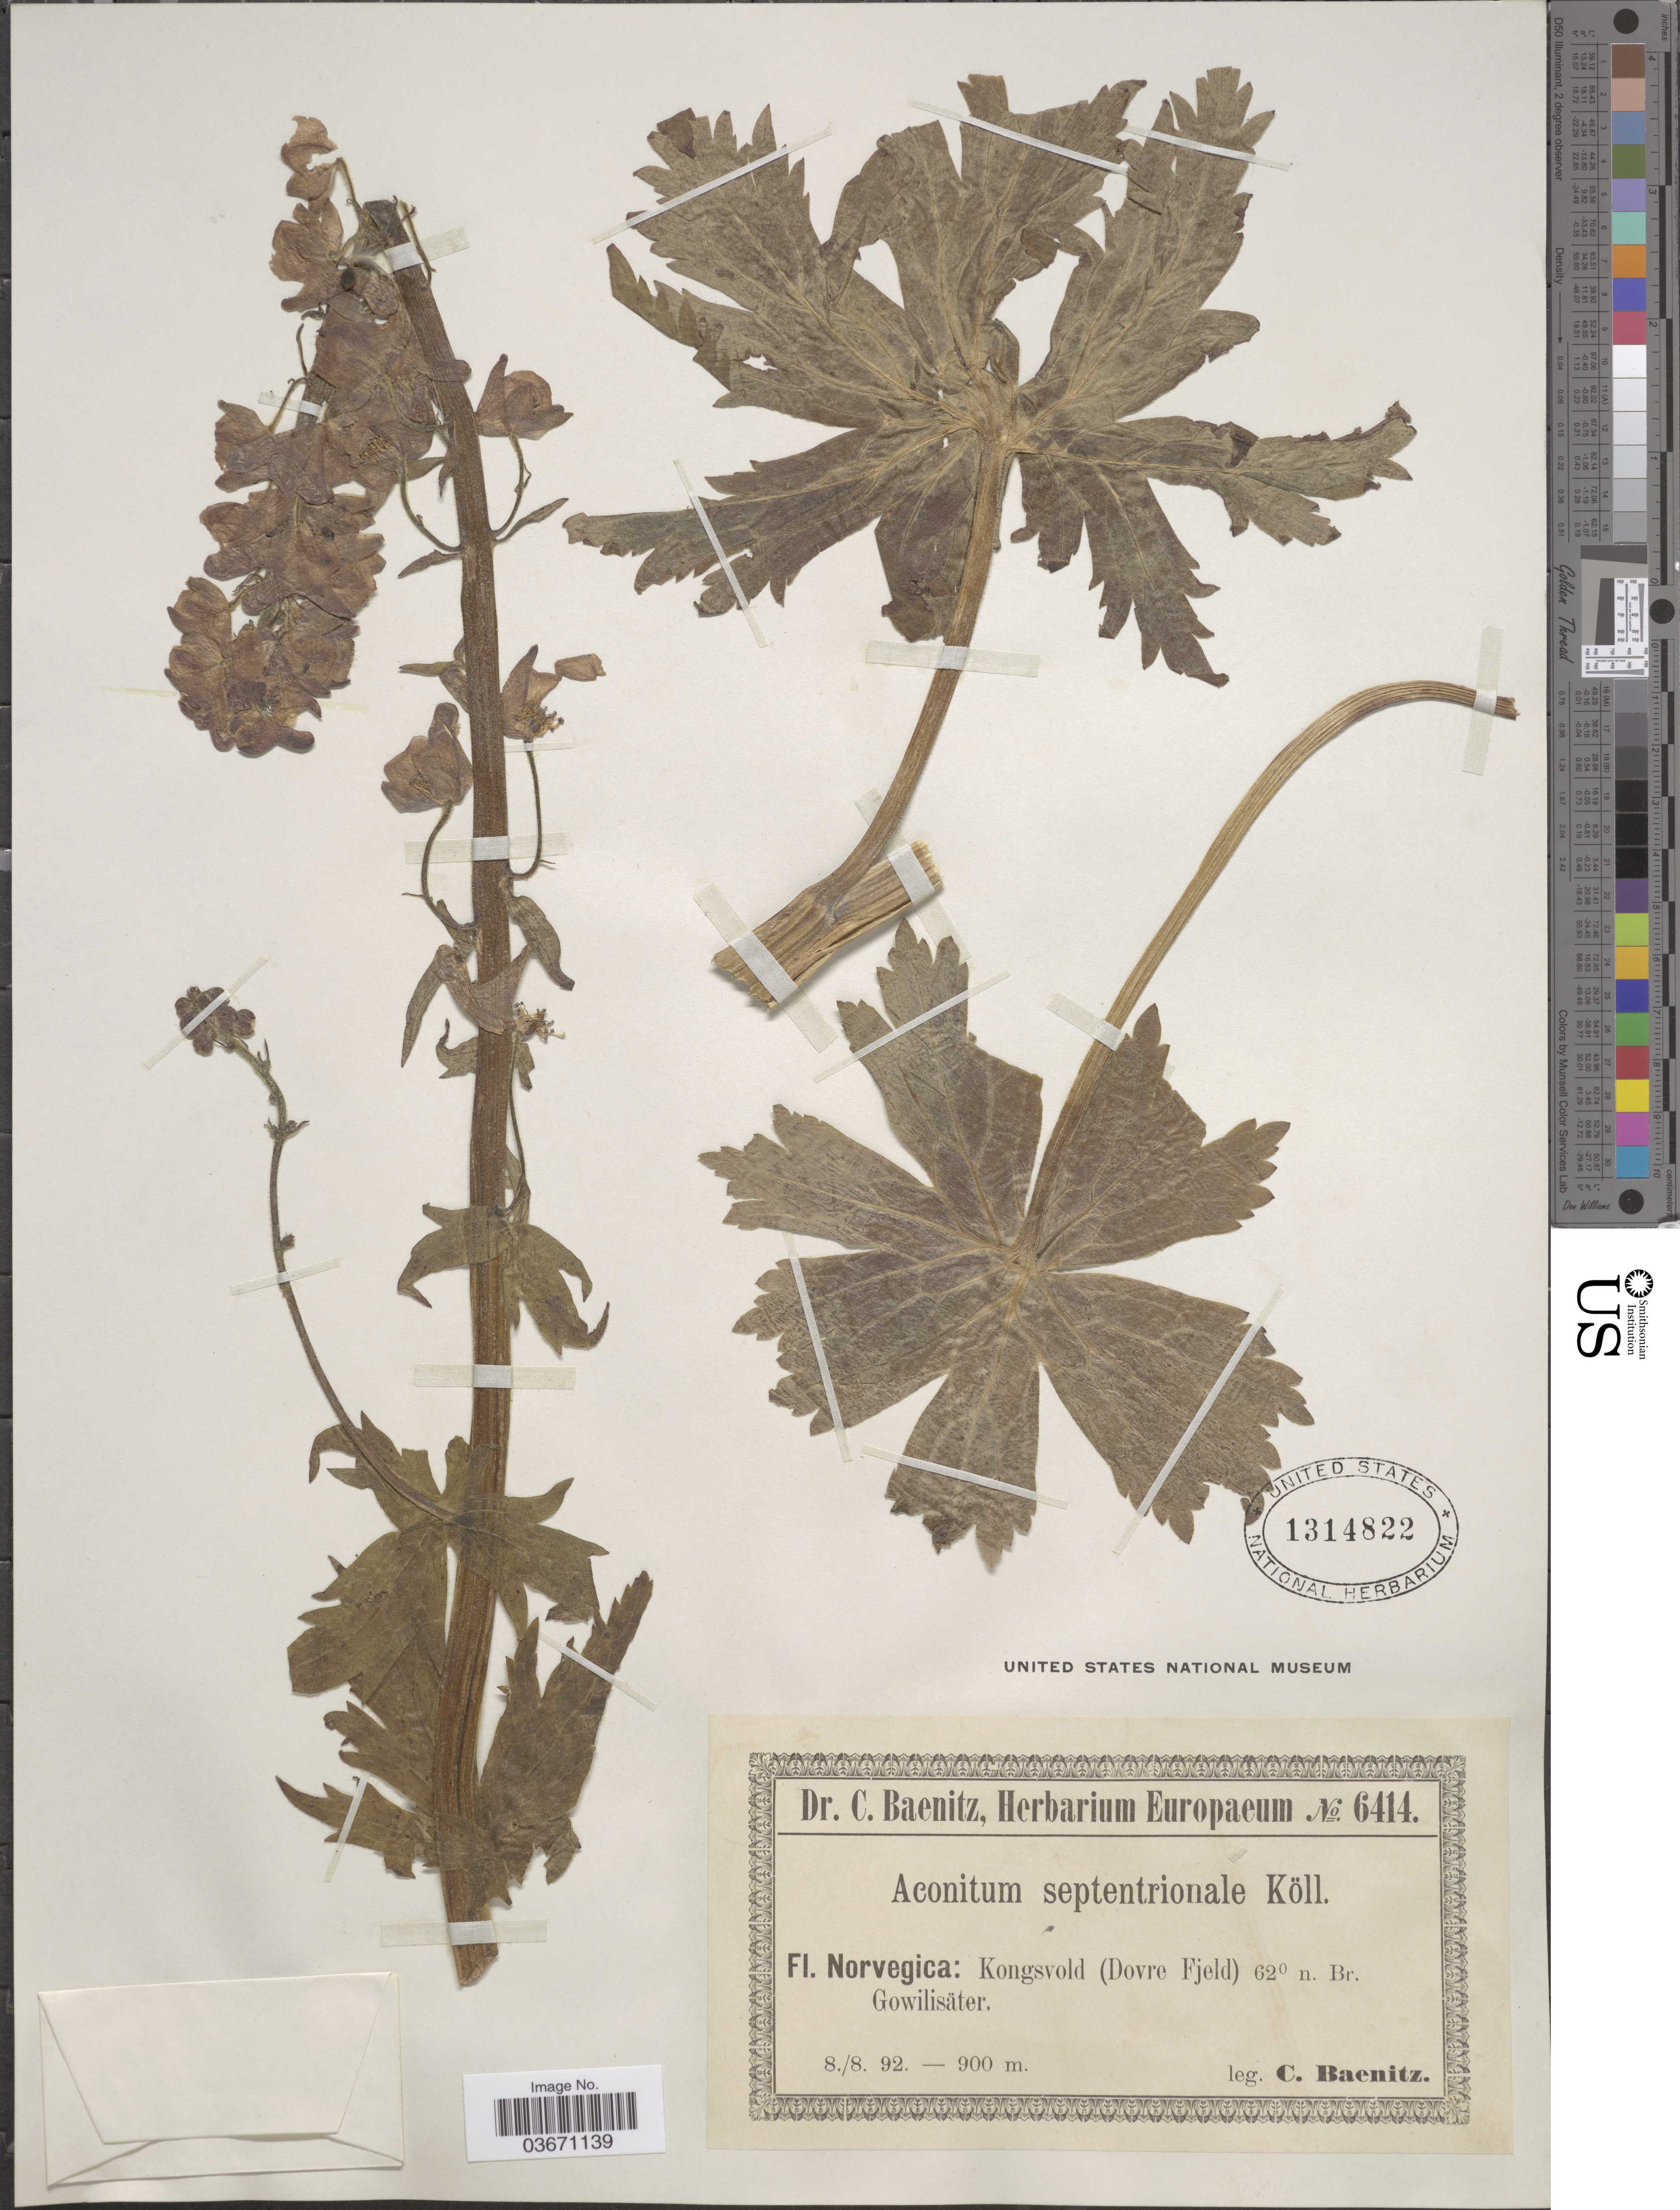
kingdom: Plantae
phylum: Tracheophyta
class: Magnoliopsida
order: Ranunculales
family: Ranunculaceae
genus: Aconitum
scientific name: Aconitum septentrionale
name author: Koelle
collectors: C. G. Baenitz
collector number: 6414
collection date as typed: Transcribed d/m/y: 8/8/92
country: Norway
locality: Norvegica: Kongsvold (Dovre Fjeld), Br. Gowilisäter.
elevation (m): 900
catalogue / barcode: US 1314822